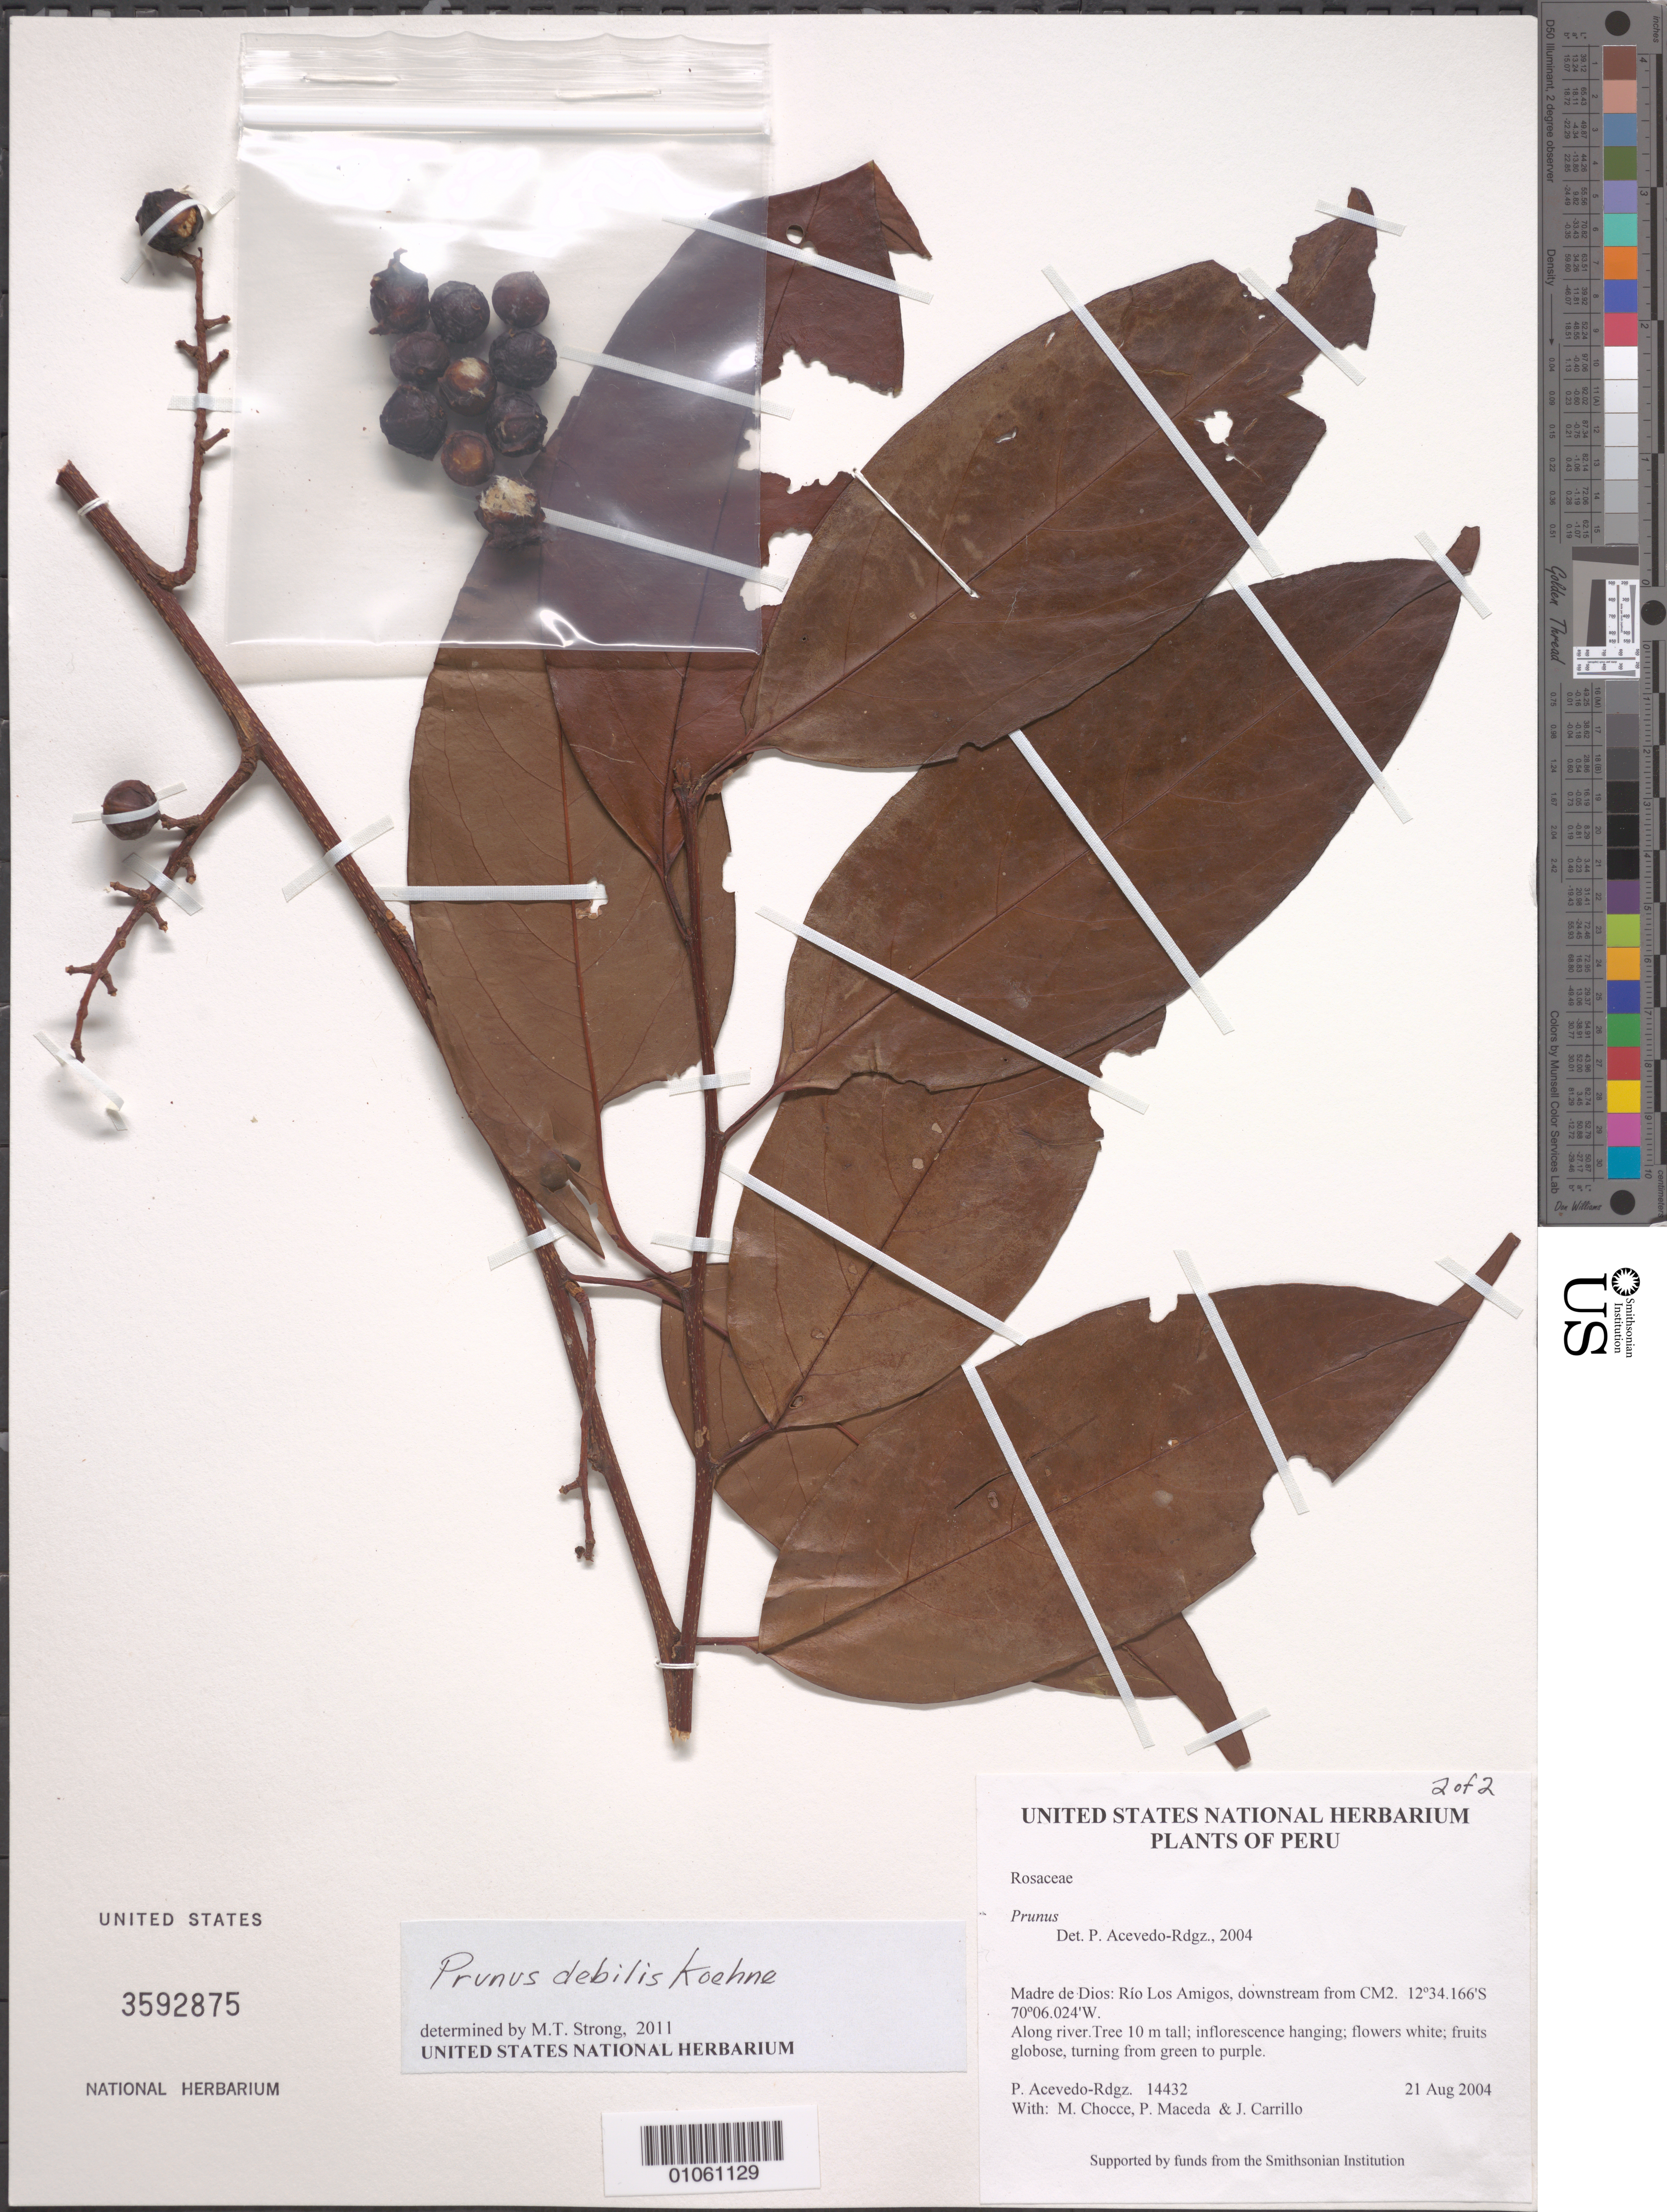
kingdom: Plantae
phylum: Tracheophyta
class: Magnoliopsida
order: Rosales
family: Rosaceae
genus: Prunus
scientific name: Prunus debilis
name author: Koehne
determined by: Strong, M. T., (US), Smithsonian Institution - National Museum of Natural History (UNITED STATES)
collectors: P. Acevedo-Rodr., M. Chocce, P. Maceda & J. Carrillo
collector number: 14432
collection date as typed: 21 Aug 2004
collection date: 2004-08-21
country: Peru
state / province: Madre de Dios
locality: Madre de Dios: Río Los Amigos, downstream from CM2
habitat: Along river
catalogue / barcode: US 3592875